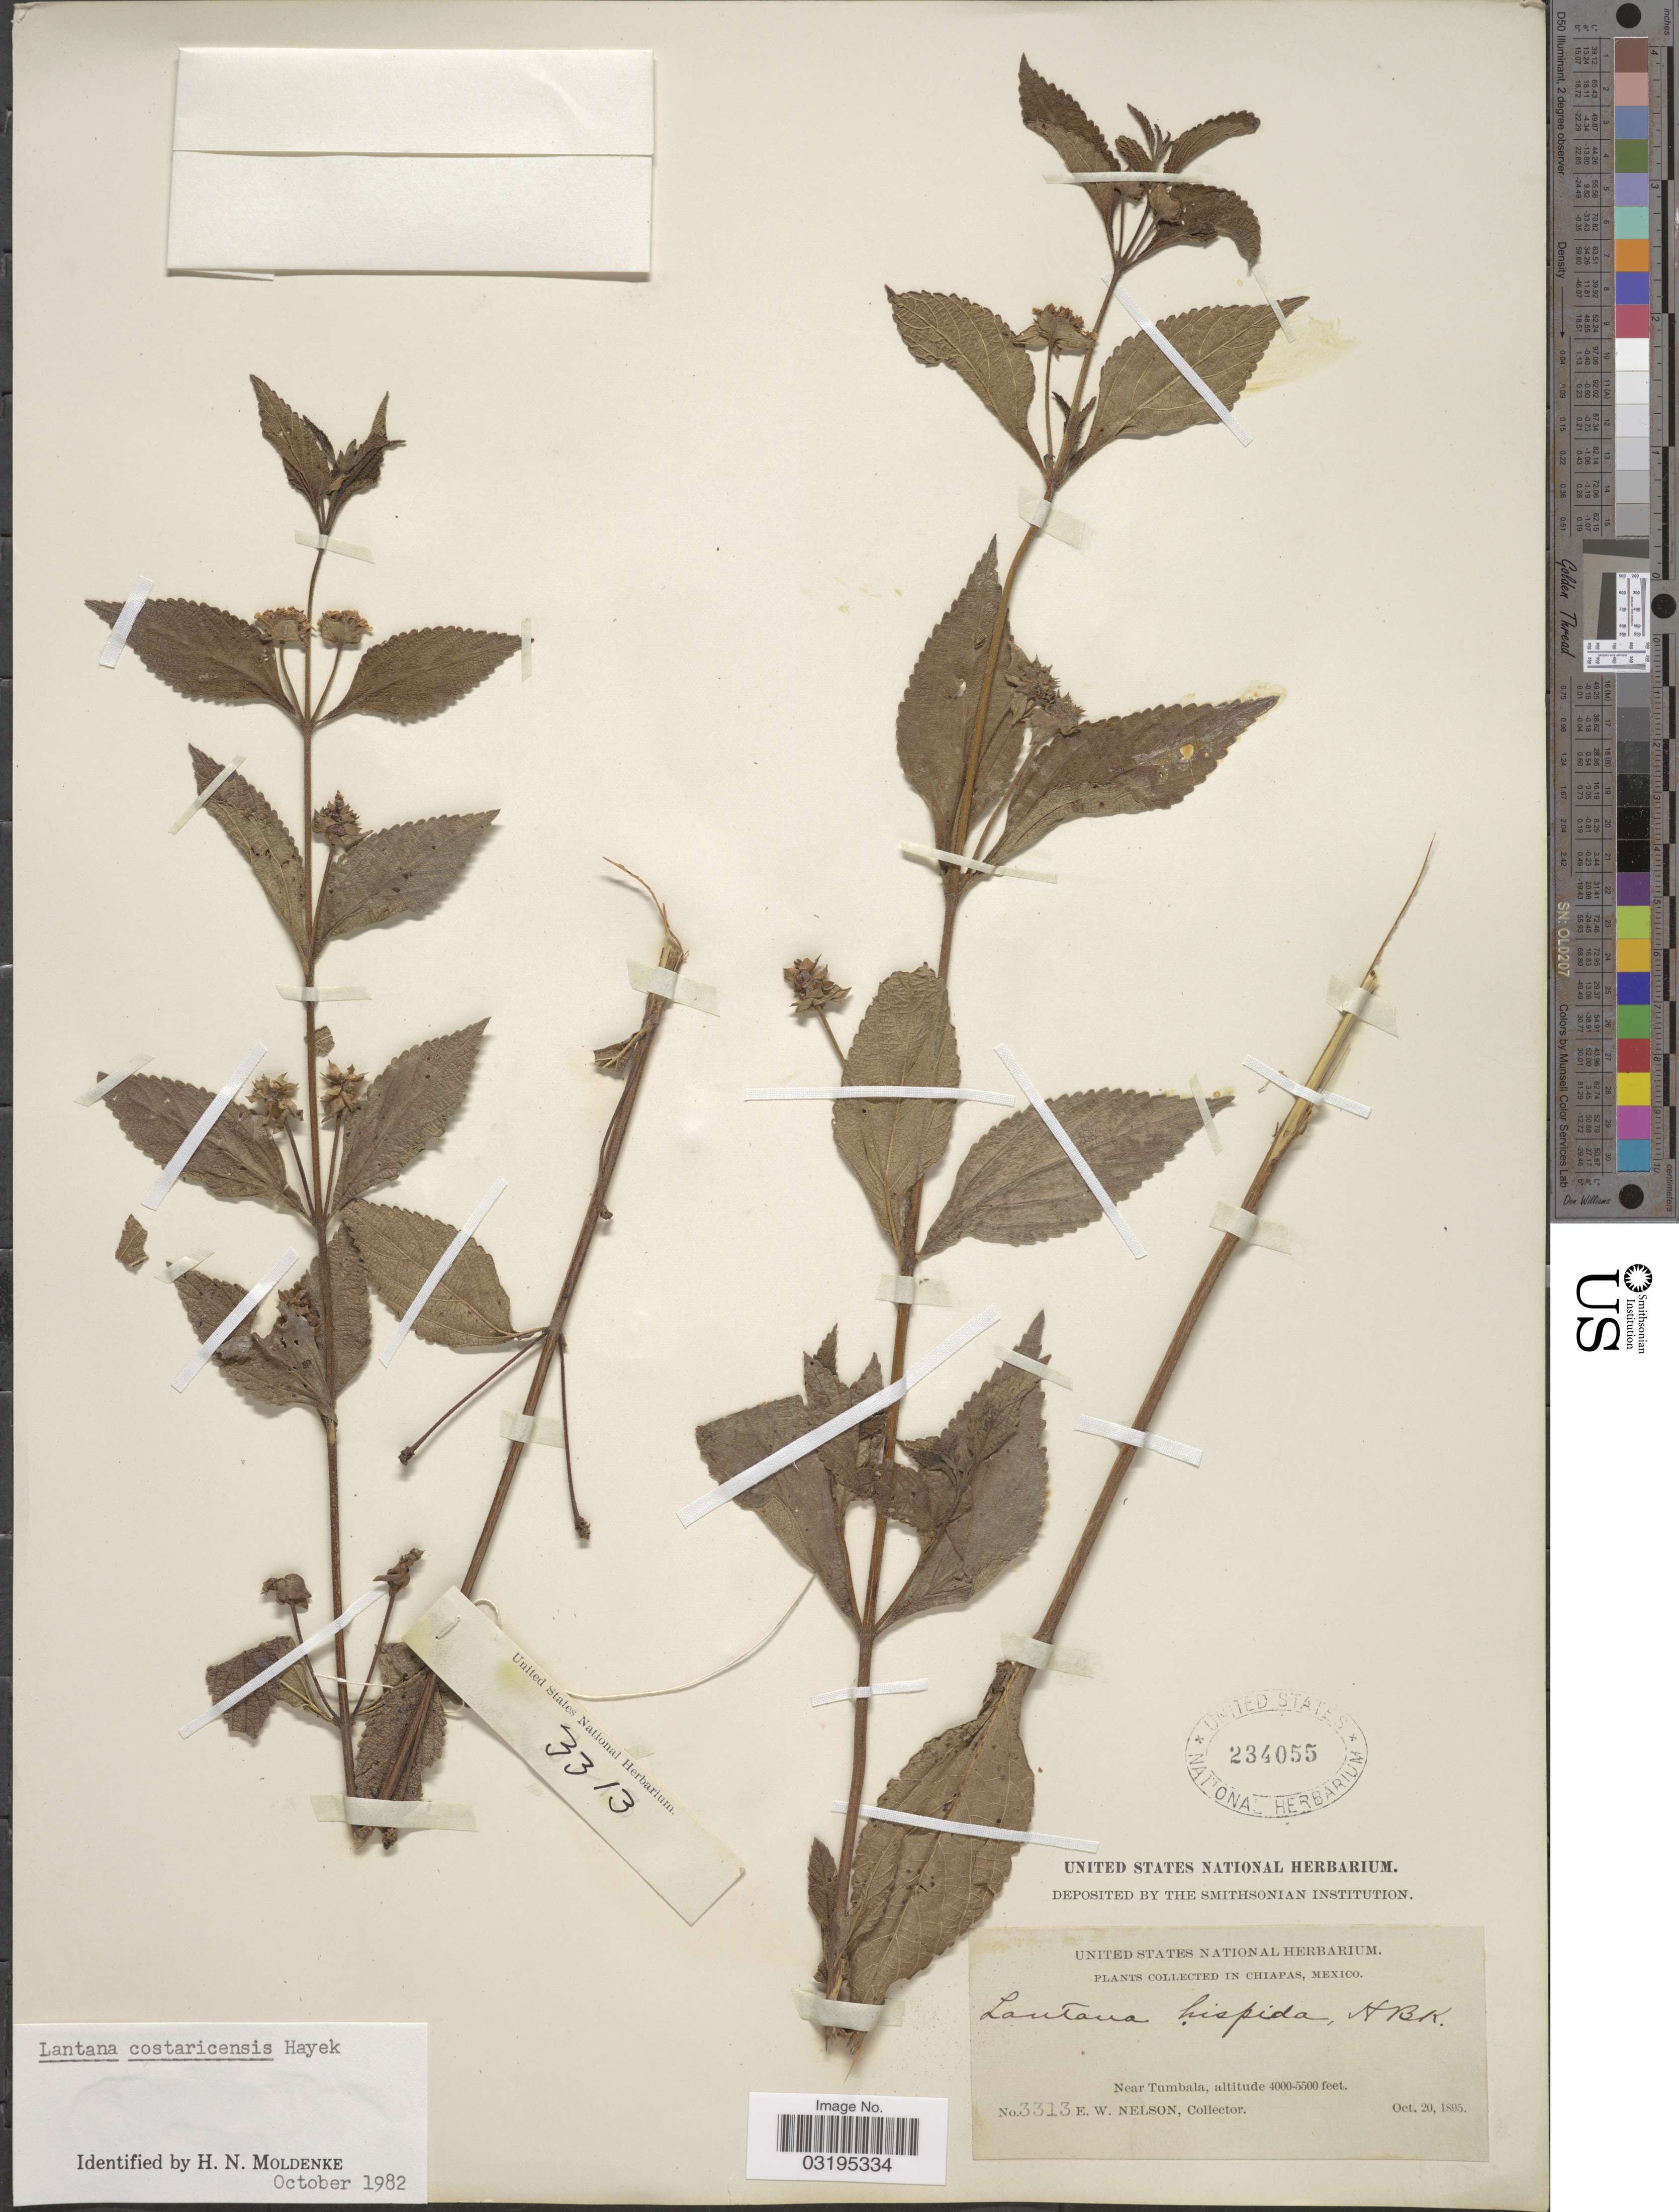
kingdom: Plantae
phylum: Tracheophyta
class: Magnoliopsida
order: Lamiales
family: Verbenaceae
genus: Lantana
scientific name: Lantana costaricensis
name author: Hayek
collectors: E. W. Nelson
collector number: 3313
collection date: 1895-10-20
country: Mexico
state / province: Chiapas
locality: Near Tumbala.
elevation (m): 1219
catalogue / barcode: US 234055